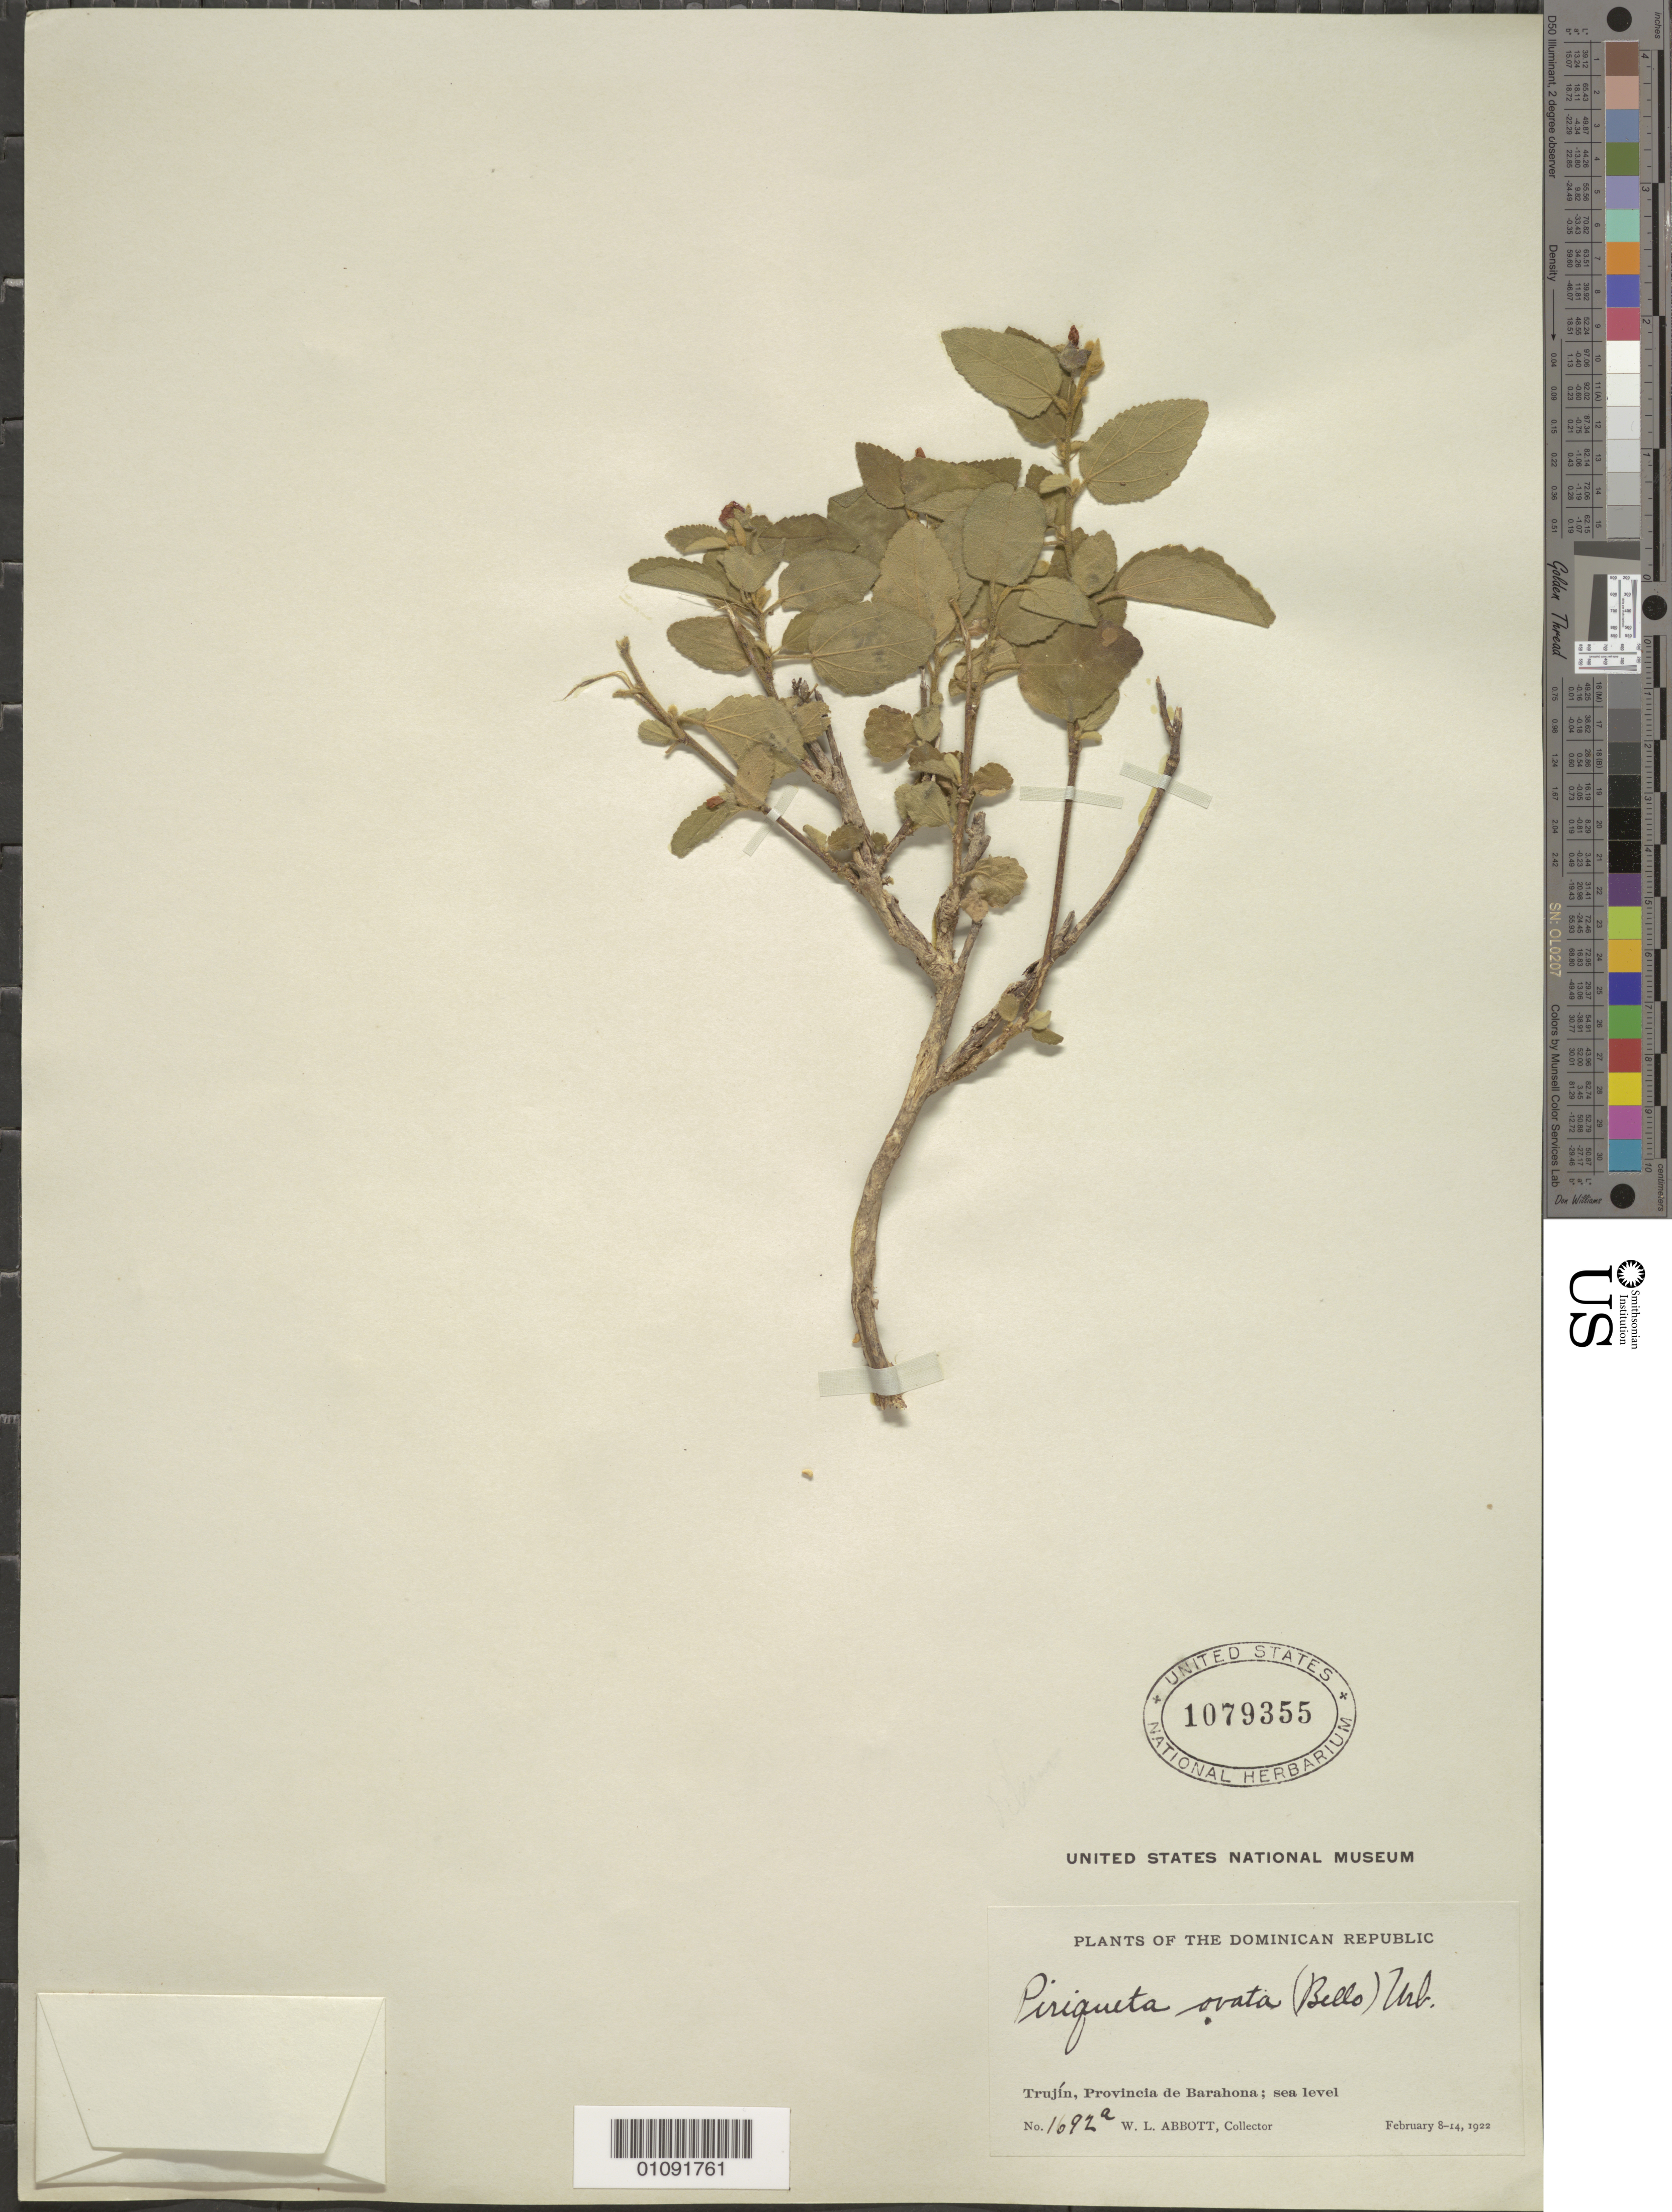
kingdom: Plantae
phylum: Tracheophyta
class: Magnoliopsida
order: Malpighiales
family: Turneraceae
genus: Piriqueta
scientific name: Piriqueta racemosa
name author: (Jacq.) Sweet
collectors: W. L. Abbott & G. M. Leonard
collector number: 1692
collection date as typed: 08 Feb 1922 to 14 Feb 1922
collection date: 1922-02-08/1922-02-14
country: Dominican Republic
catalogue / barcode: US 1079355